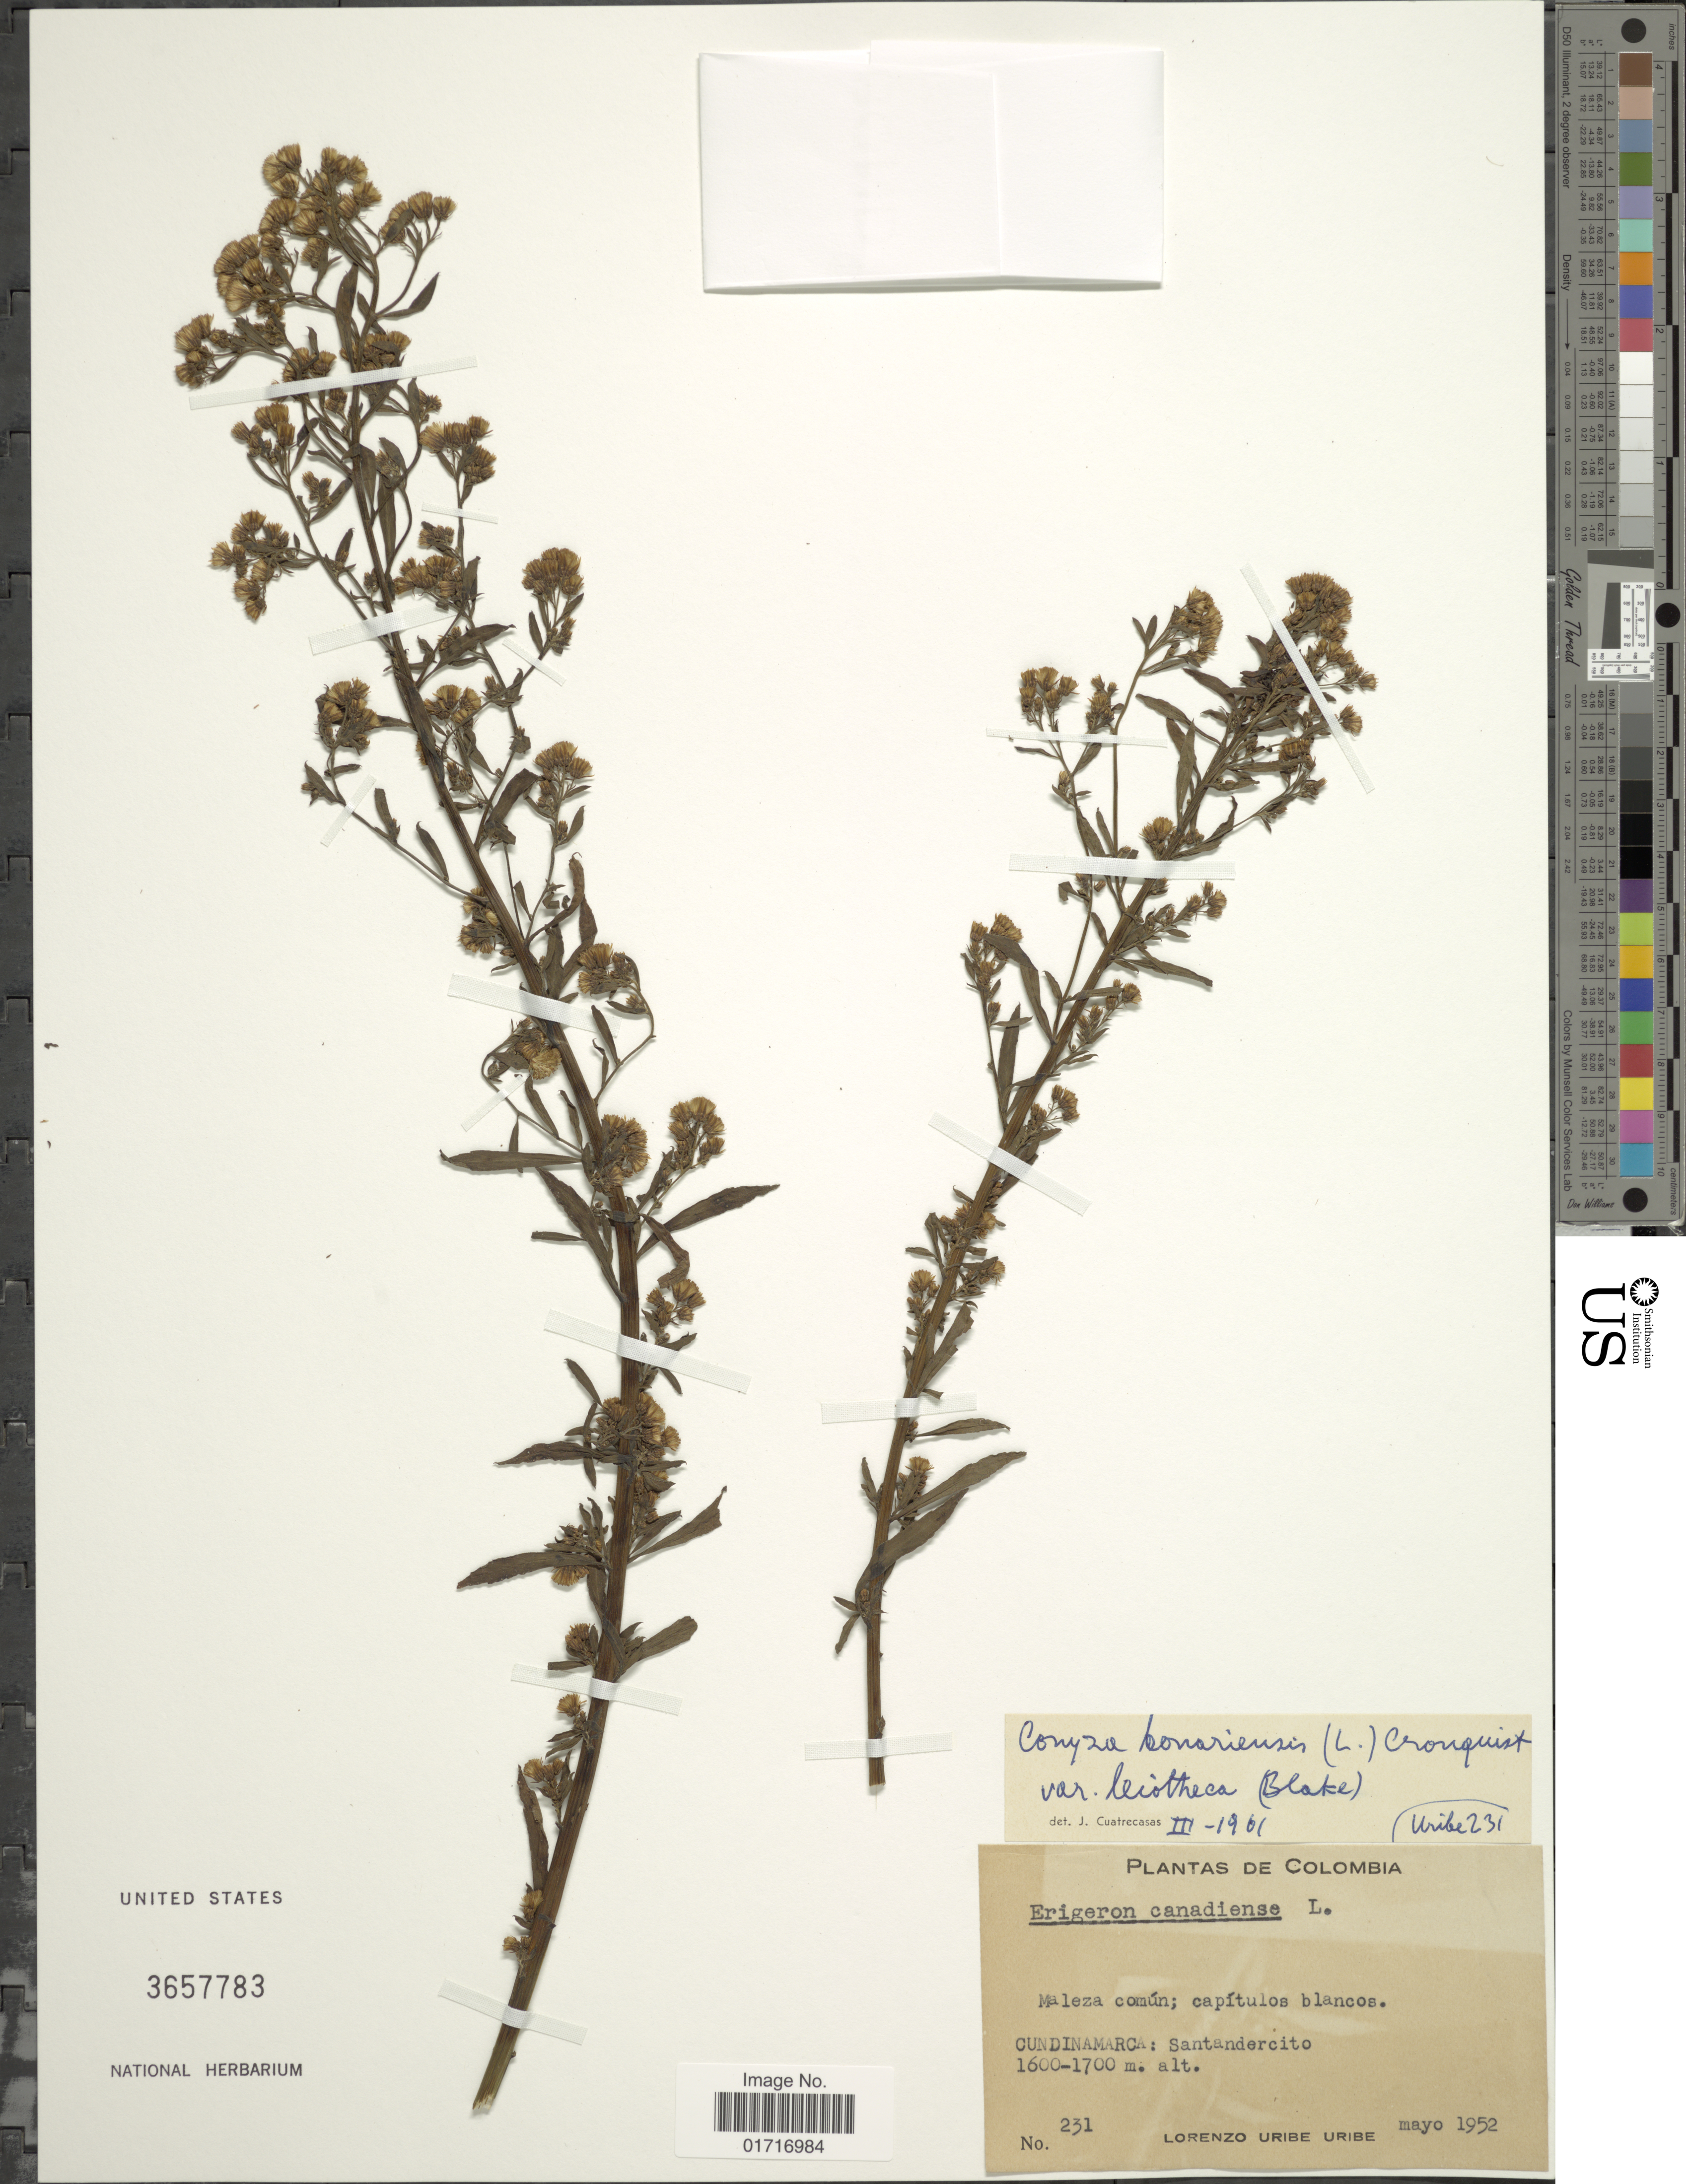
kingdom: Plantae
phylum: Tracheophyta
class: Magnoliopsida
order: Asterales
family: Asteraceae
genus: Conyza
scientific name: Conyza bonariensis var. leiotheca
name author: (S.F. Blake) Cuatrec.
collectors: L. Uribe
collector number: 231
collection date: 1952-05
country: Colombia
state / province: Cundinamarca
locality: Cundinamarca: Santandercito.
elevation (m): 1600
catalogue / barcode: US 3657783